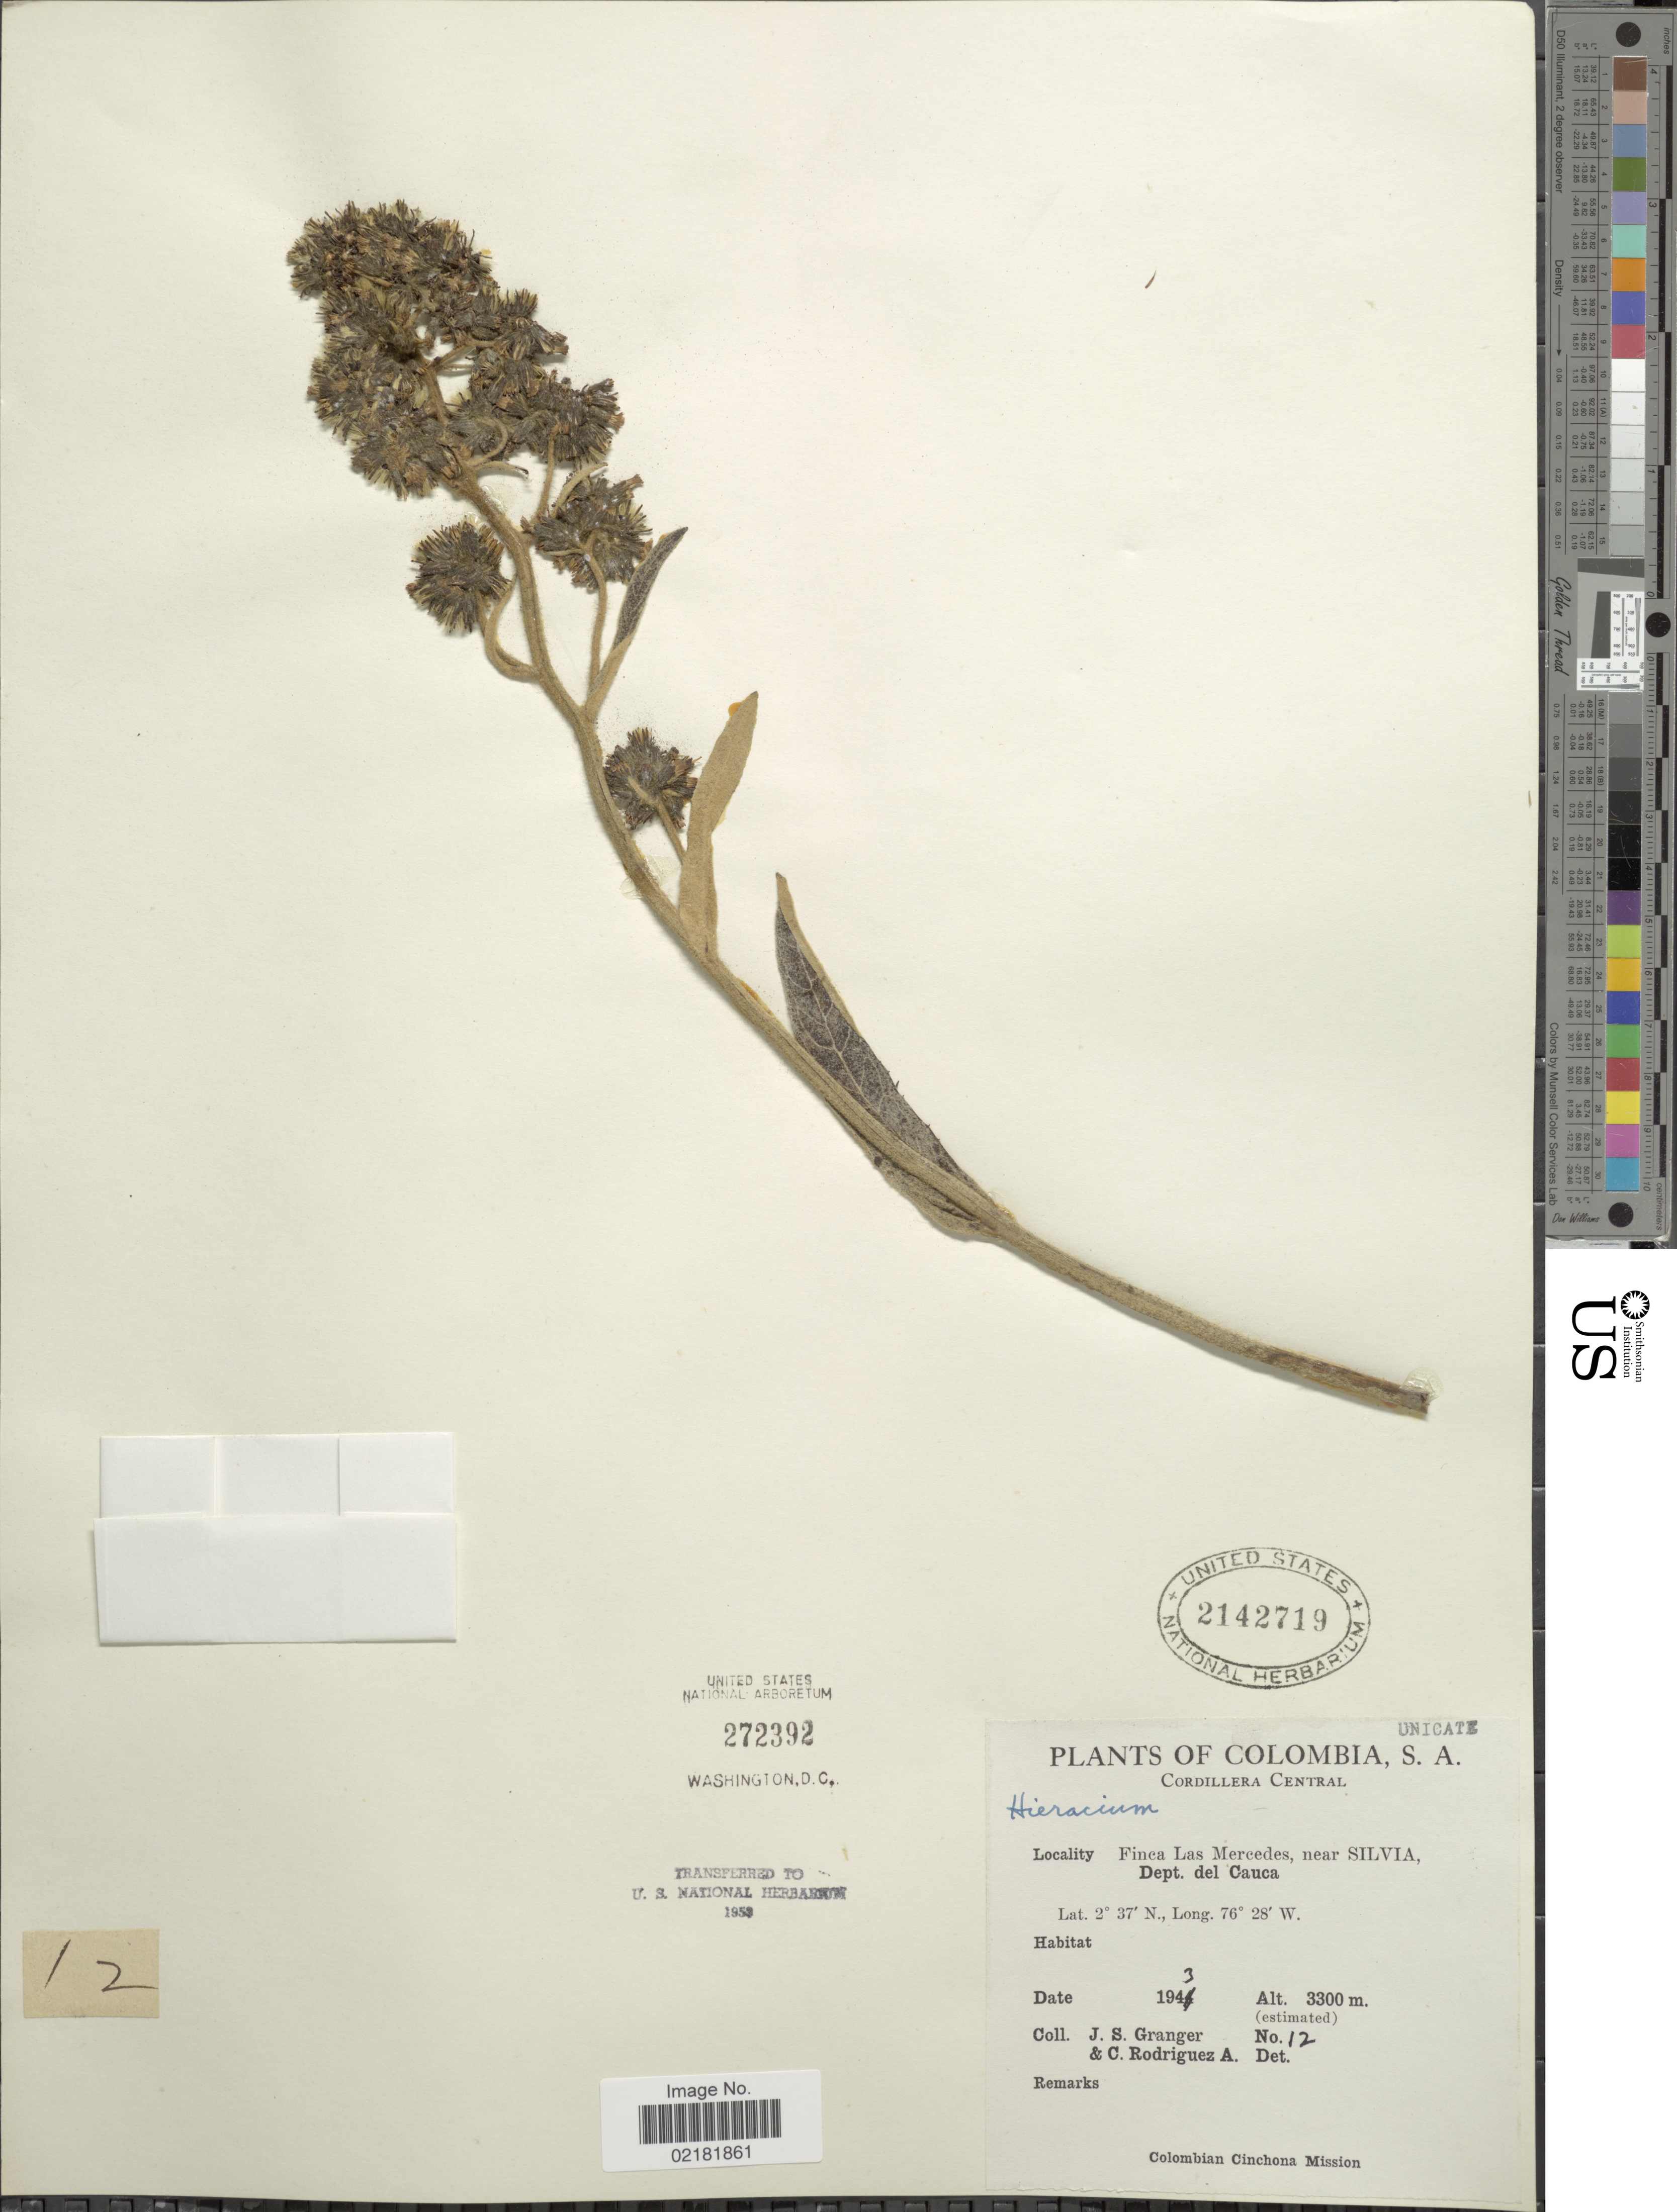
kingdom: Plantae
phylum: Tracheophyta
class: Magnoliopsida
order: Asterales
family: Asteraceae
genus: Hieracium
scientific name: Hieracium repandulare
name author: Druce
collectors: J. Granger & C. Rodriguez-A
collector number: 12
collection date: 1943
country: Colombia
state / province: Cauca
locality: Cordillera Central, Finca Las Mercedes, near Silvia.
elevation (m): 3300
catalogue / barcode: US 2142719